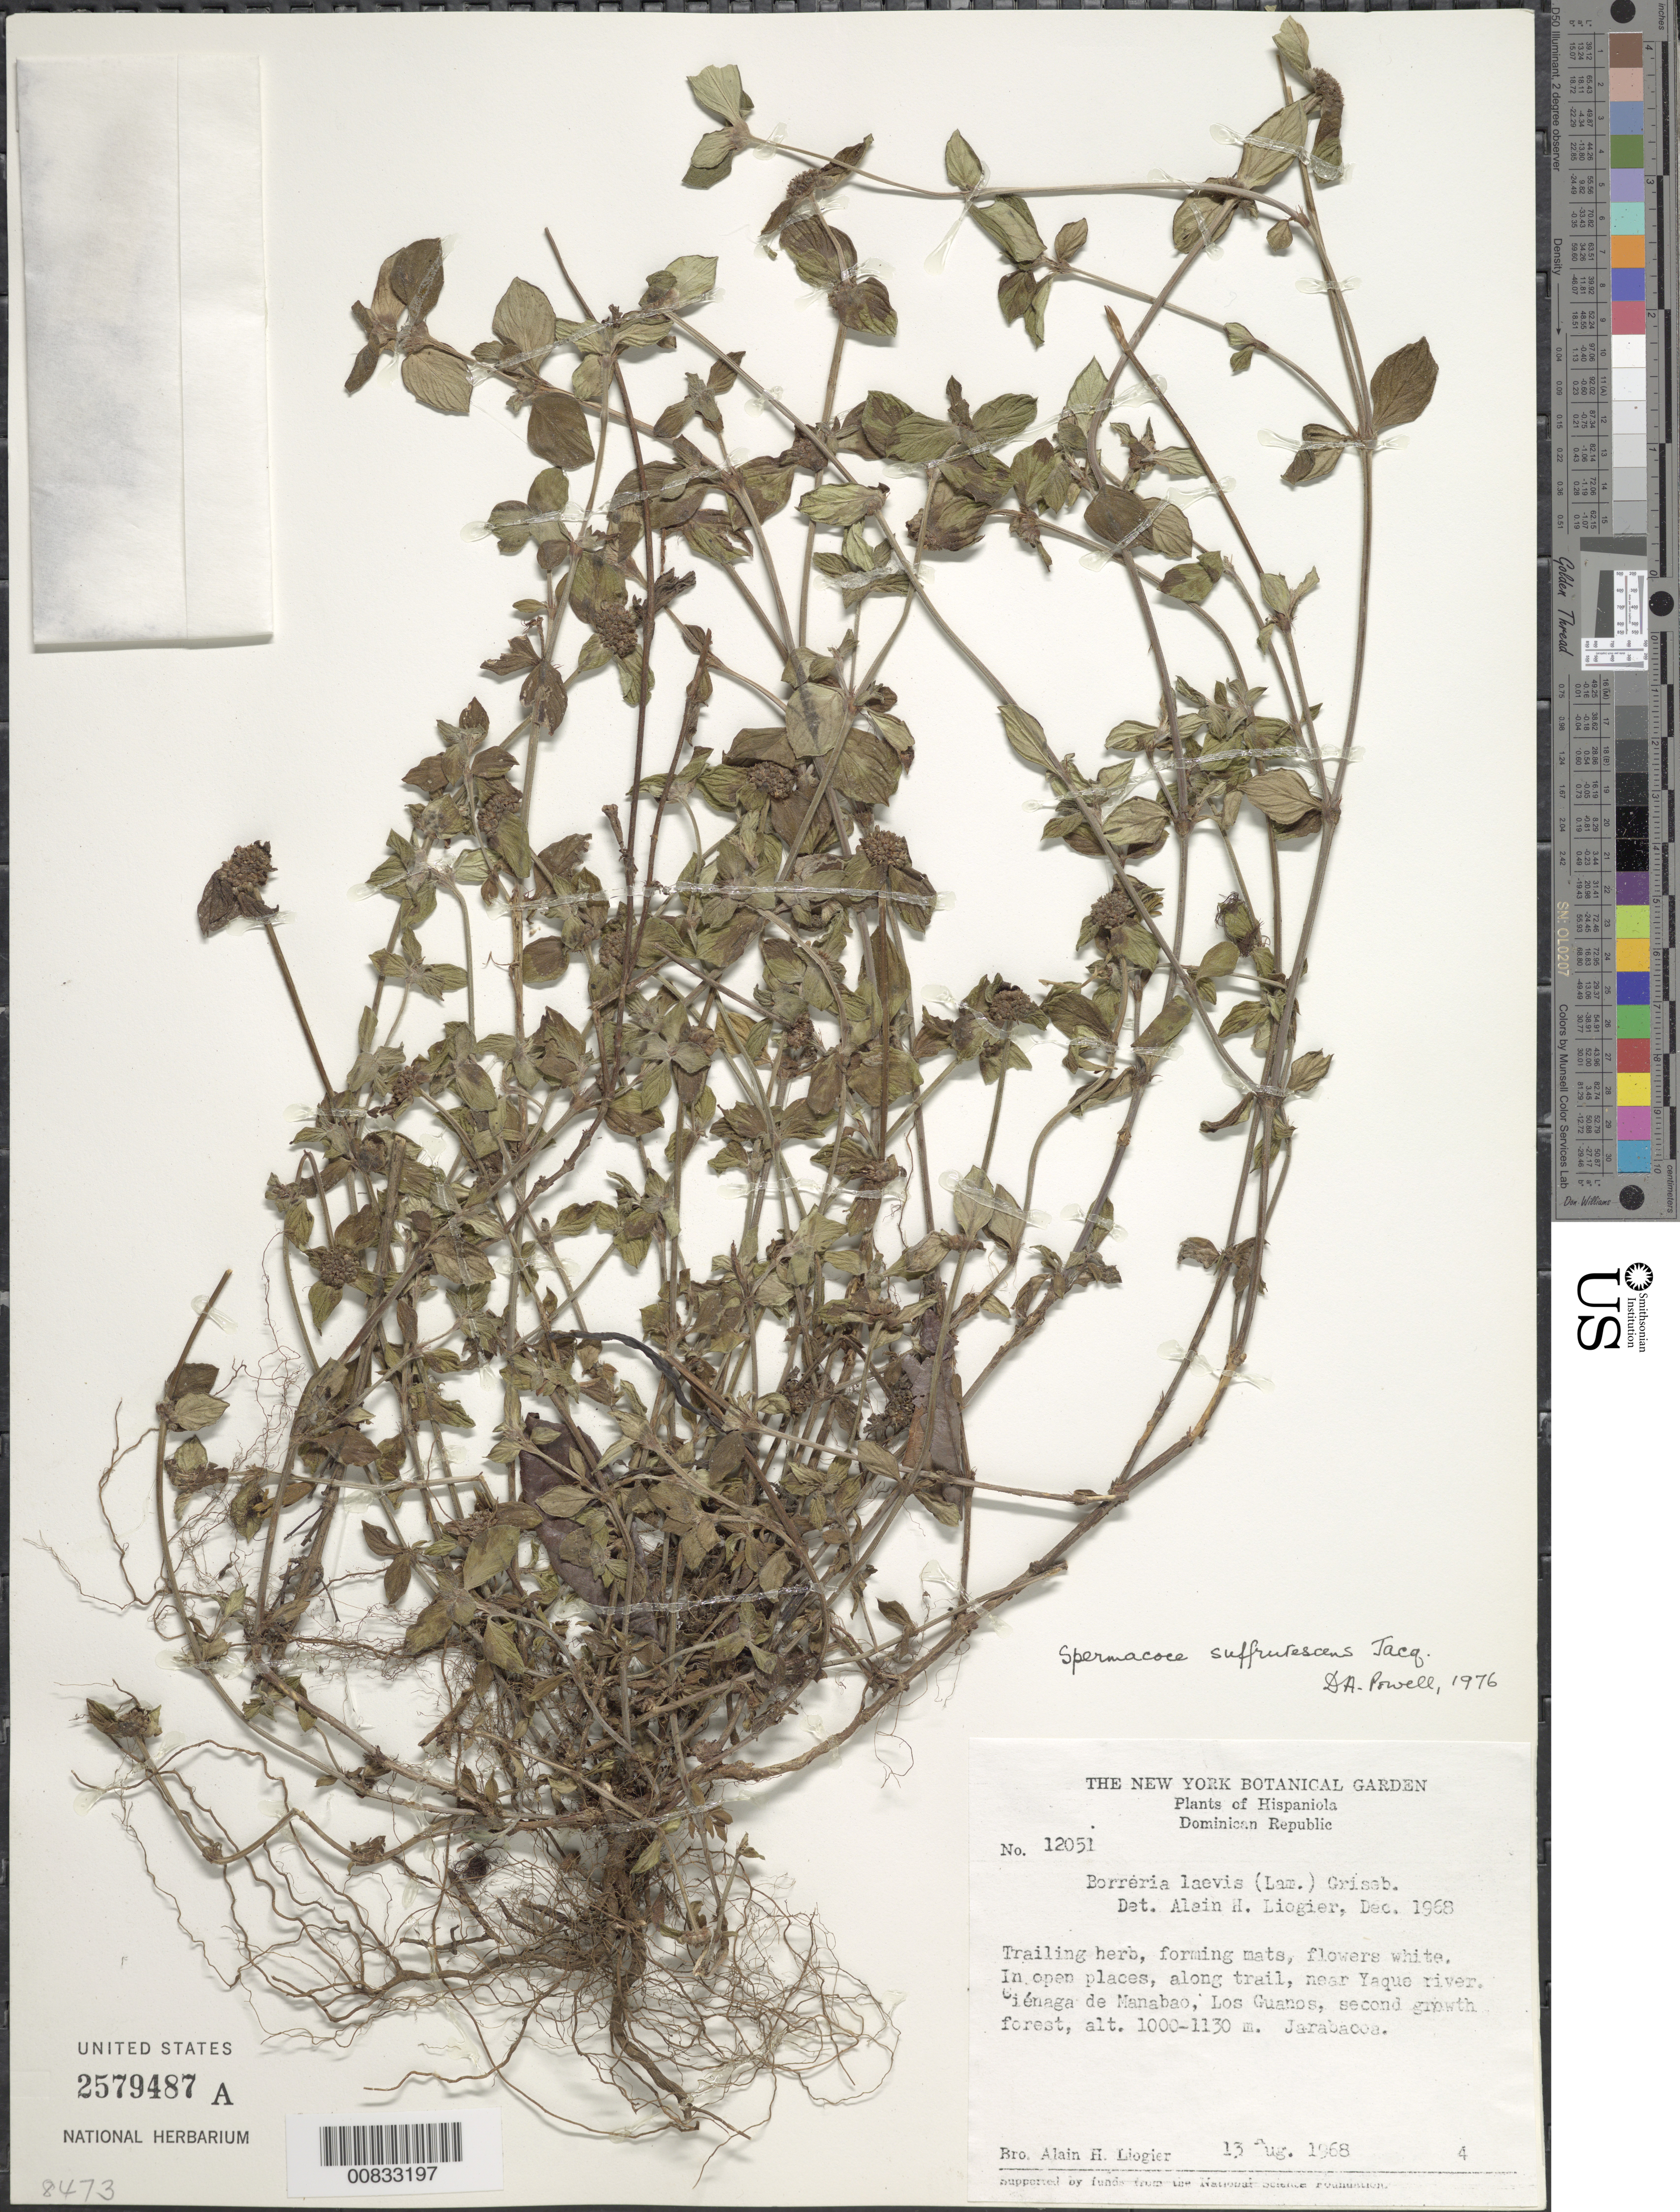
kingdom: Plantae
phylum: Tracheophyta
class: Magnoliopsida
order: Gentianales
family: Rubiaceae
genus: Spermacoce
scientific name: Spermacoce remota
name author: Lam.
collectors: A. H. Liogier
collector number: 12051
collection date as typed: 13 Aug 1968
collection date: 1968-08-13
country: Dominican Republic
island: Hispaniola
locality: Near Yaque river, Ciénaga de Manabao, Los Guanos, Jarabacoa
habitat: In open places along trail near river in second growth forest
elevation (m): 1000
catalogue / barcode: US 2579487